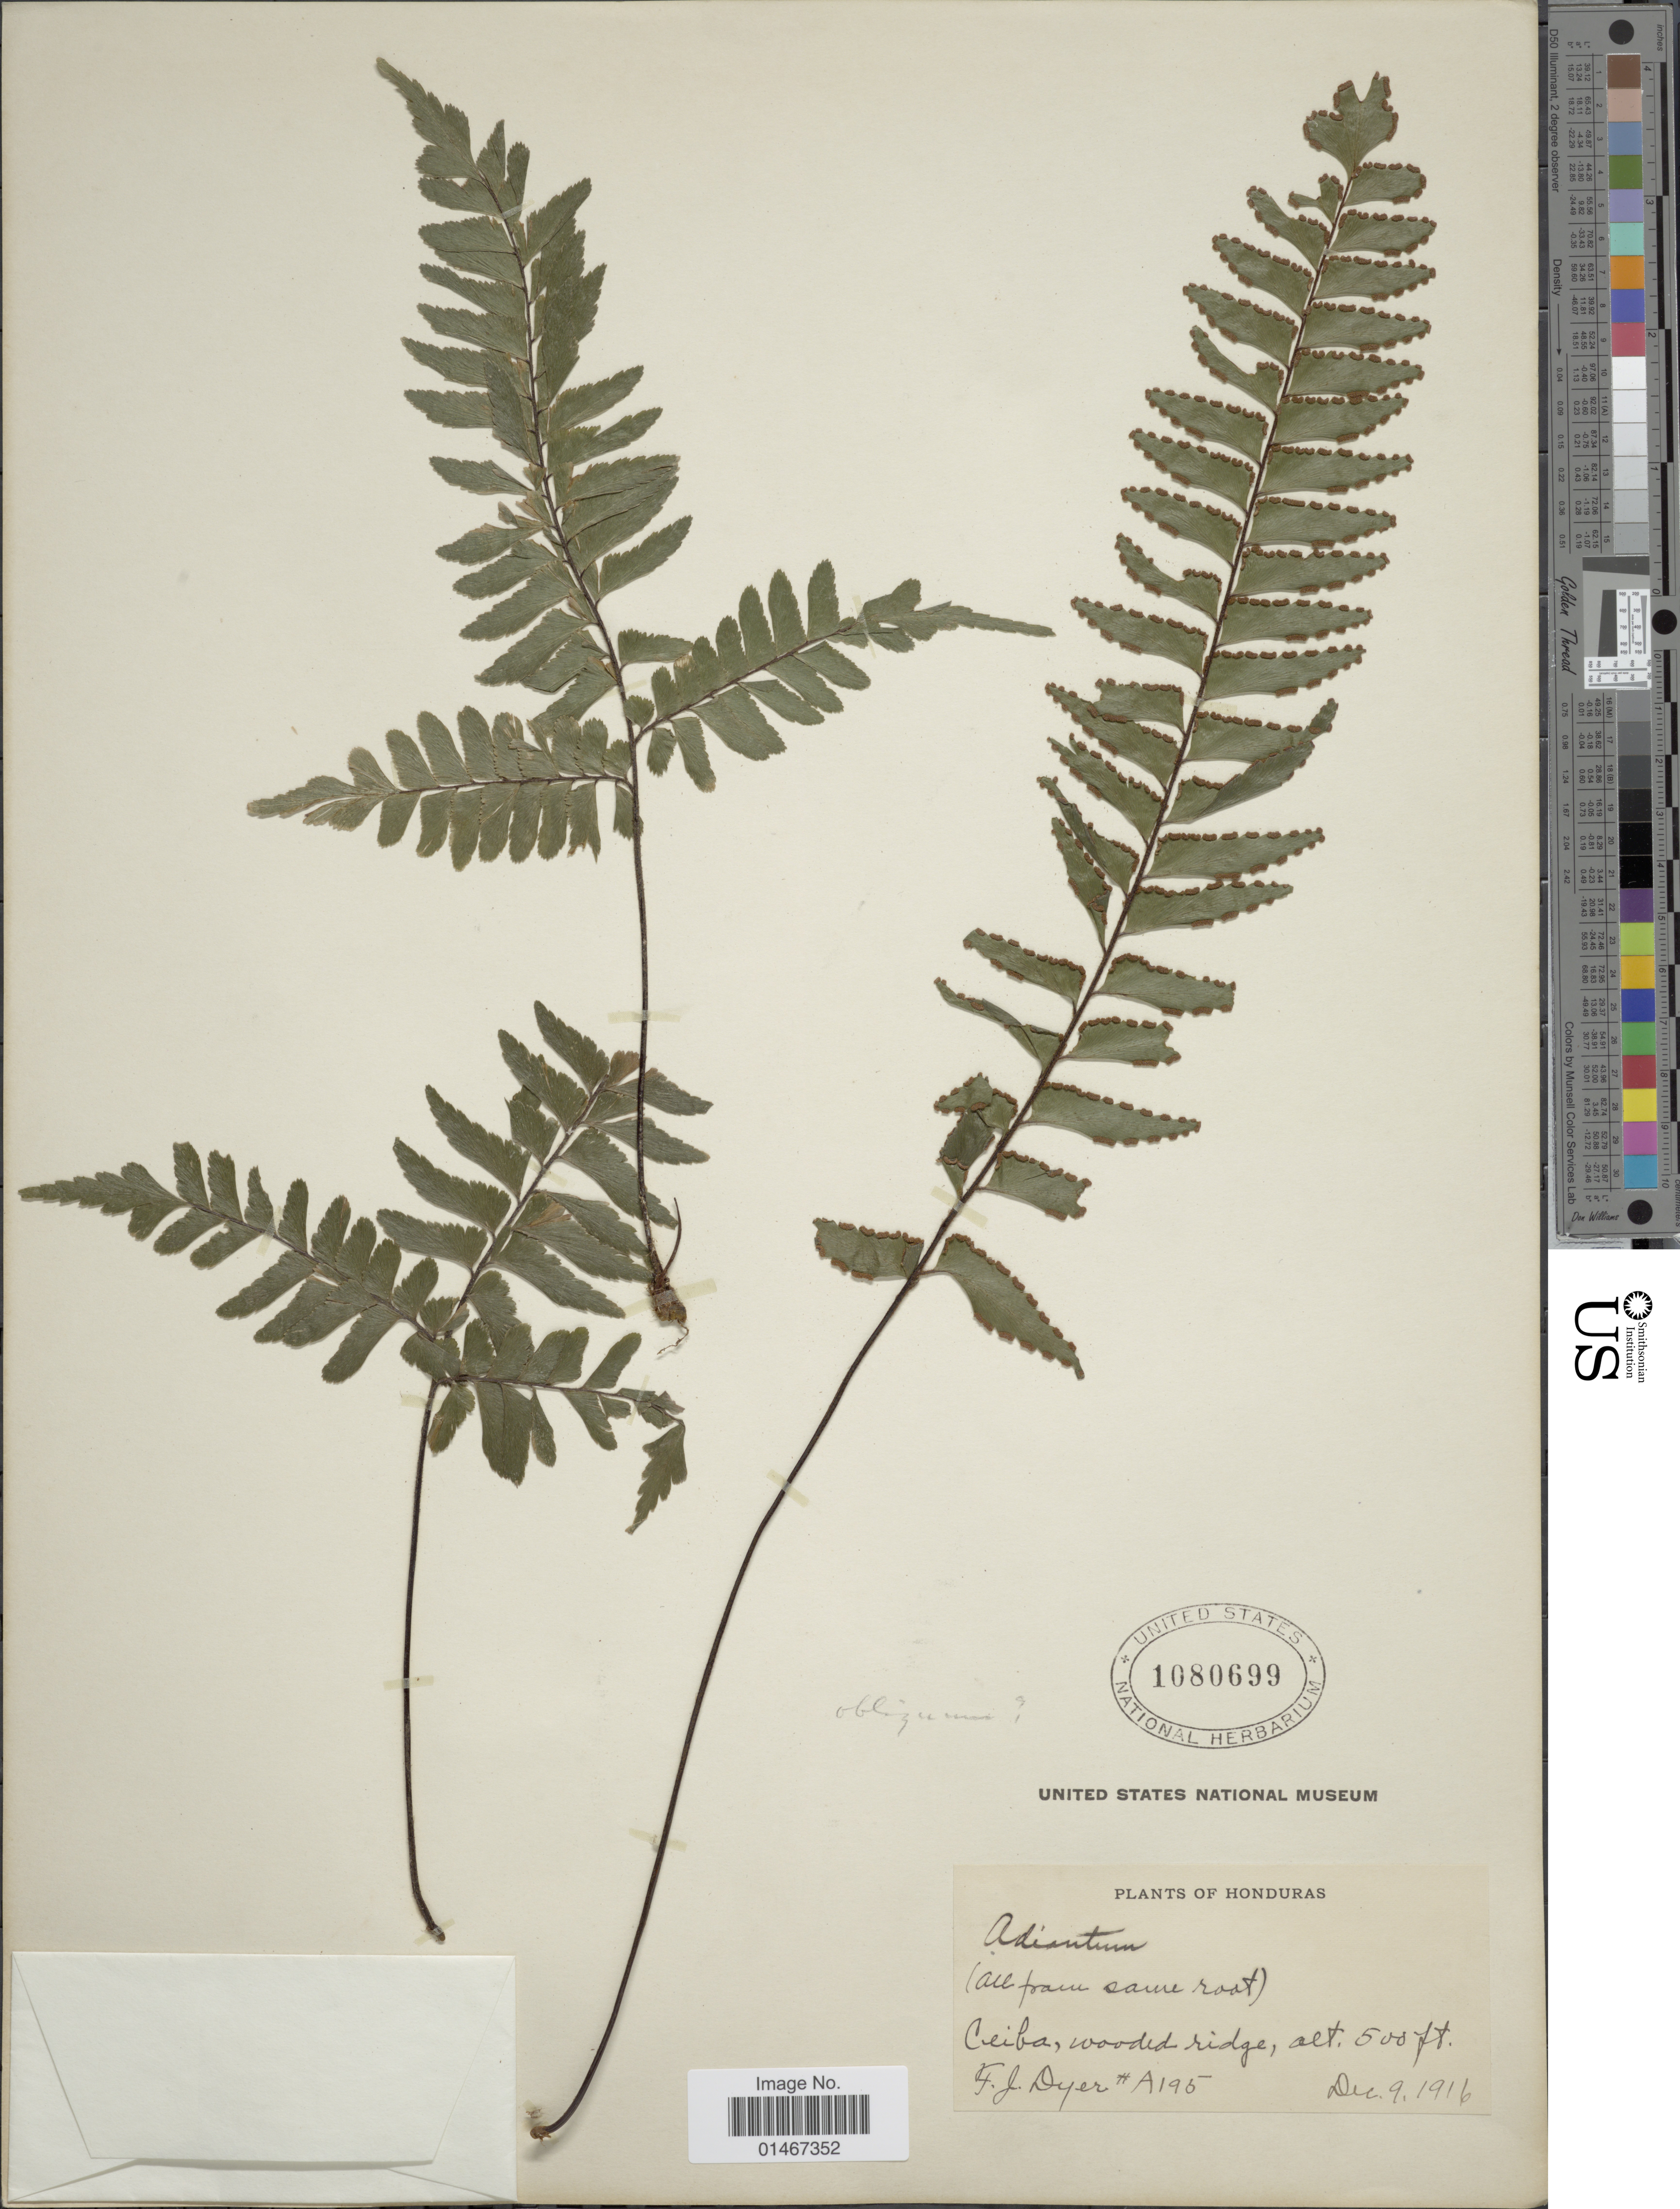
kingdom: Plantae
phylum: Tracheophyta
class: Polypodiopsida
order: Polypodiales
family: Pteridaceae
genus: Adiantum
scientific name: Adiantum obliquum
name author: Willd.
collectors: F. J. Dyer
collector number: A195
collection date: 1916-12-09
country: Puerto Rico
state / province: Ceiba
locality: Wooded ridge.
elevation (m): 152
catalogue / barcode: US 1080699